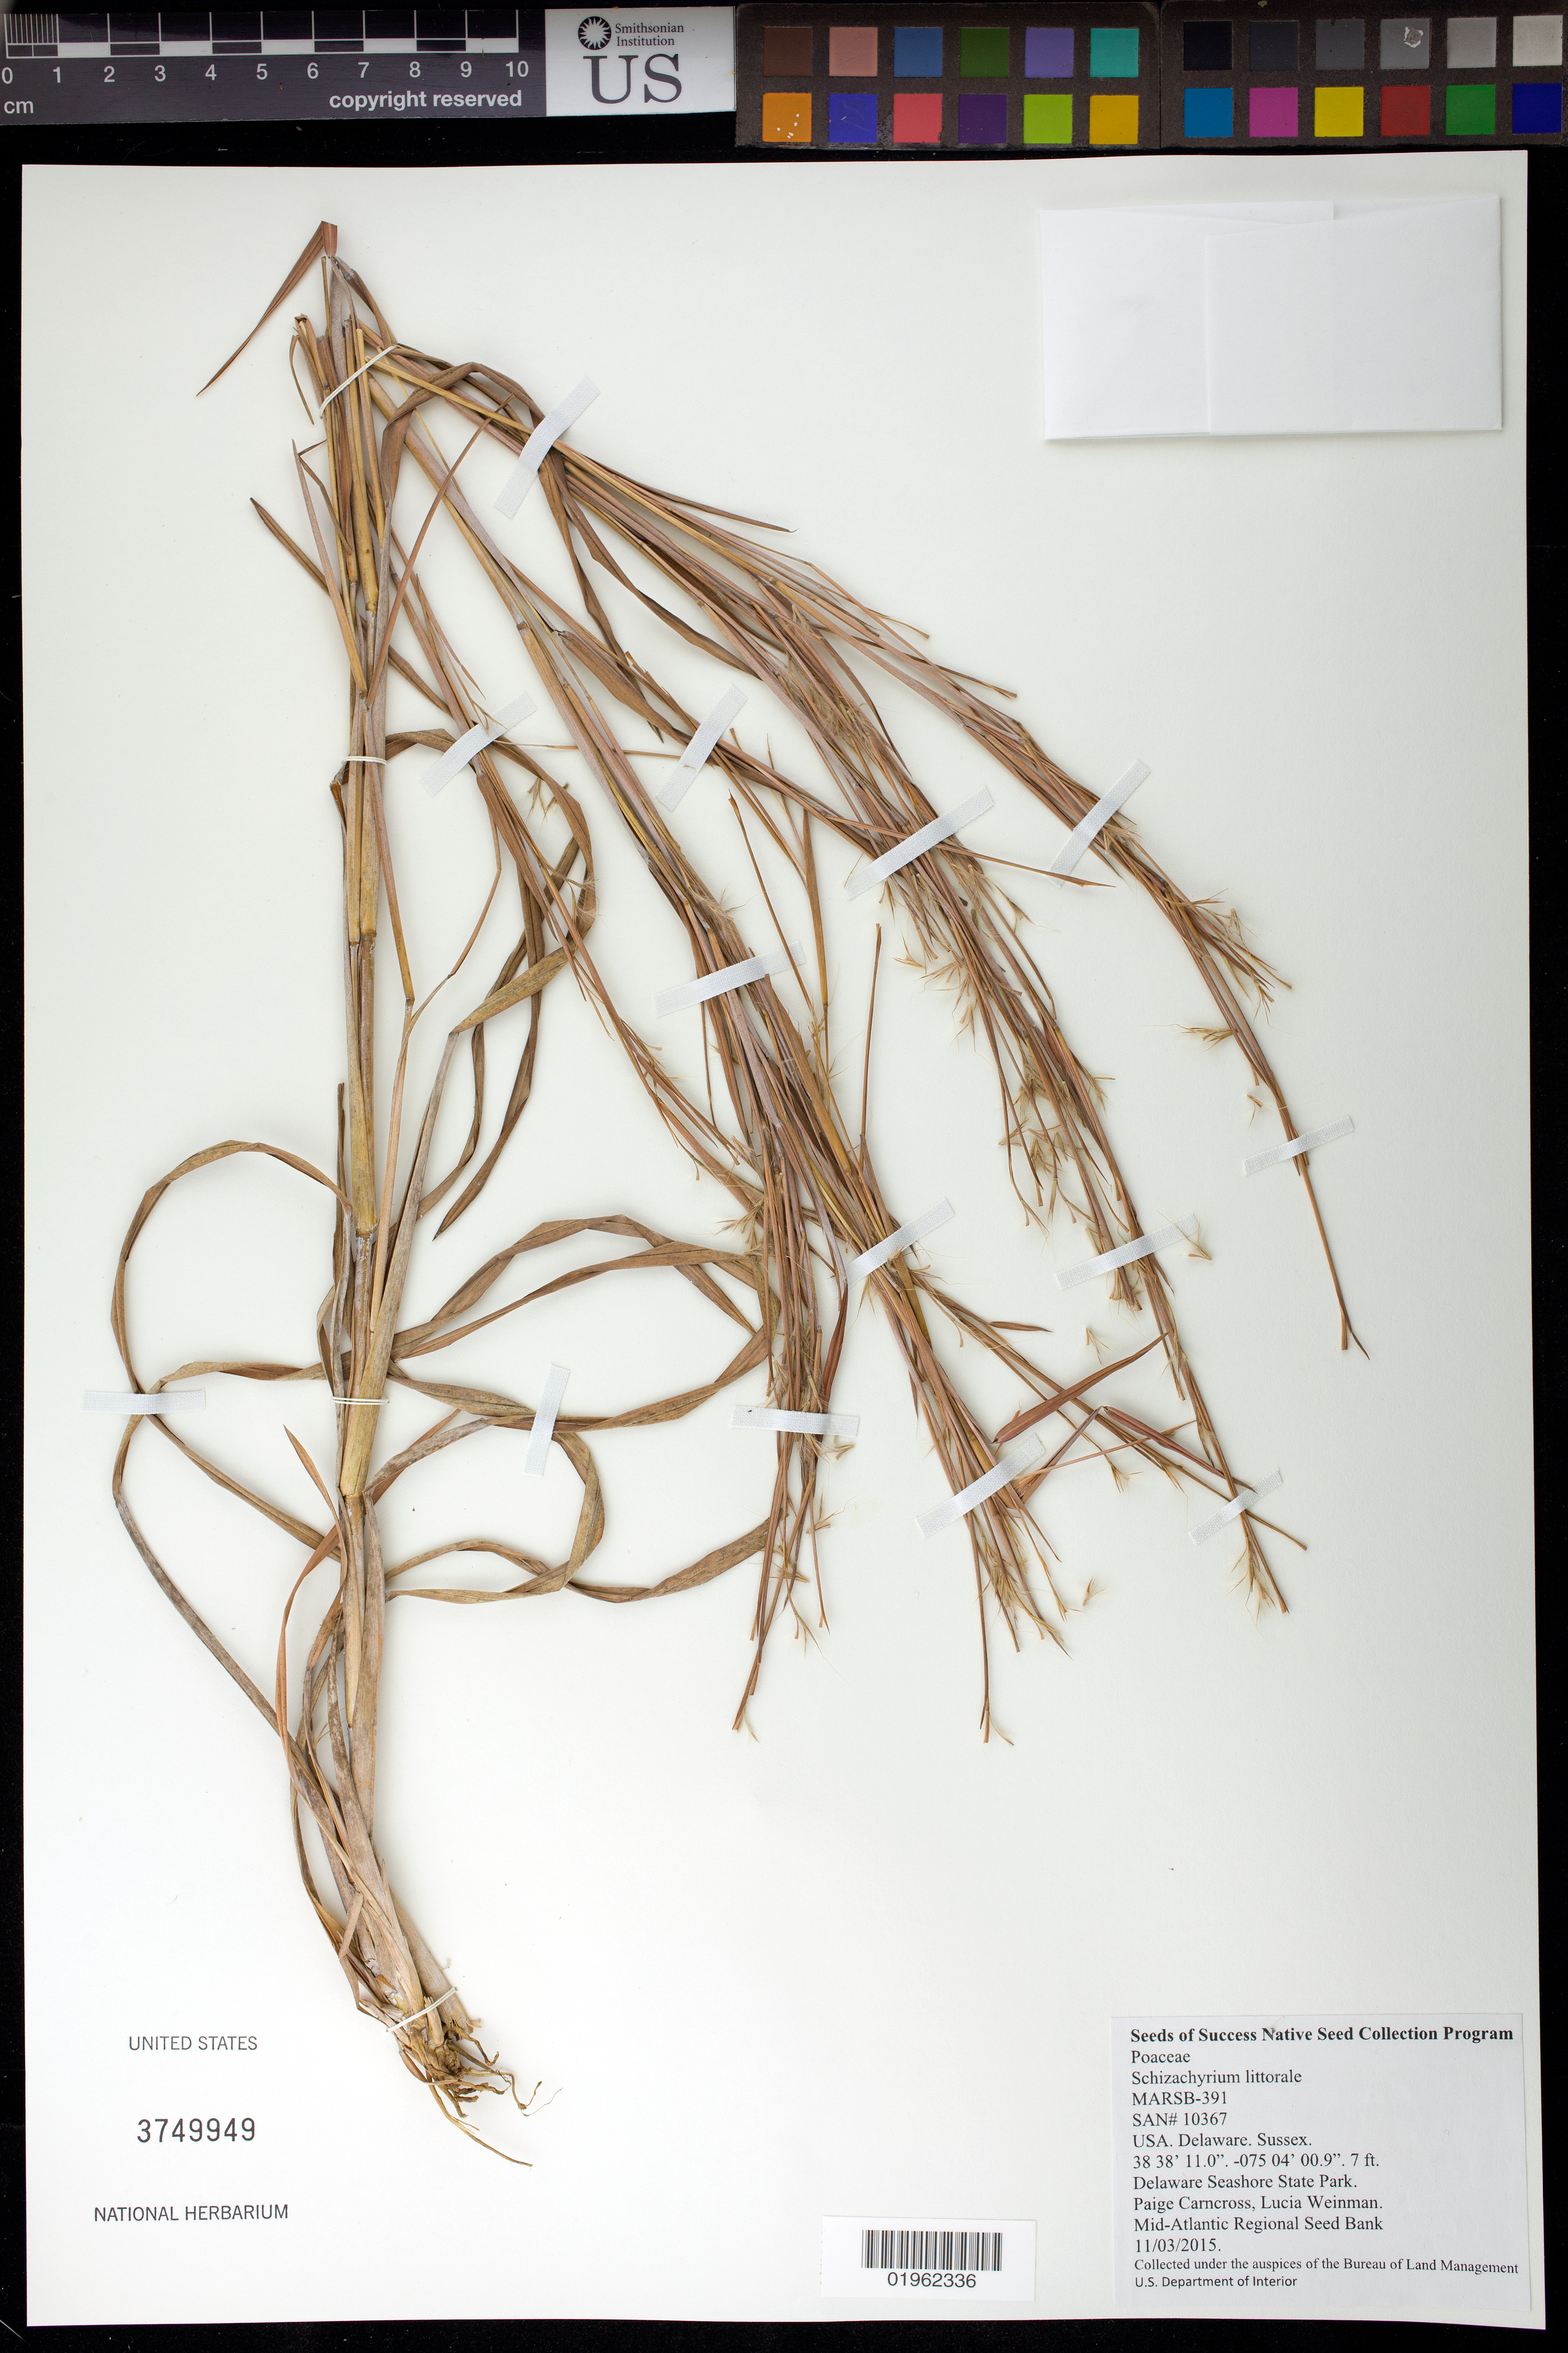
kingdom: Plantae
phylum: Tracheophyta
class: Liliopsida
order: Poales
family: Poaceae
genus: Schizachyrium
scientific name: Schizachyrium littorale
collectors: P. Carncross & L. Weinmann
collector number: MARSB-391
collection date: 2015-11-03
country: United States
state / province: Delaware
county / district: Sussex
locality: Delaware Seashore State Park, Savageâ€™s Ditch, Indian River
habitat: North Atlantic Coastal Shrub and Grass Dune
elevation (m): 2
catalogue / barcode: US 3749949